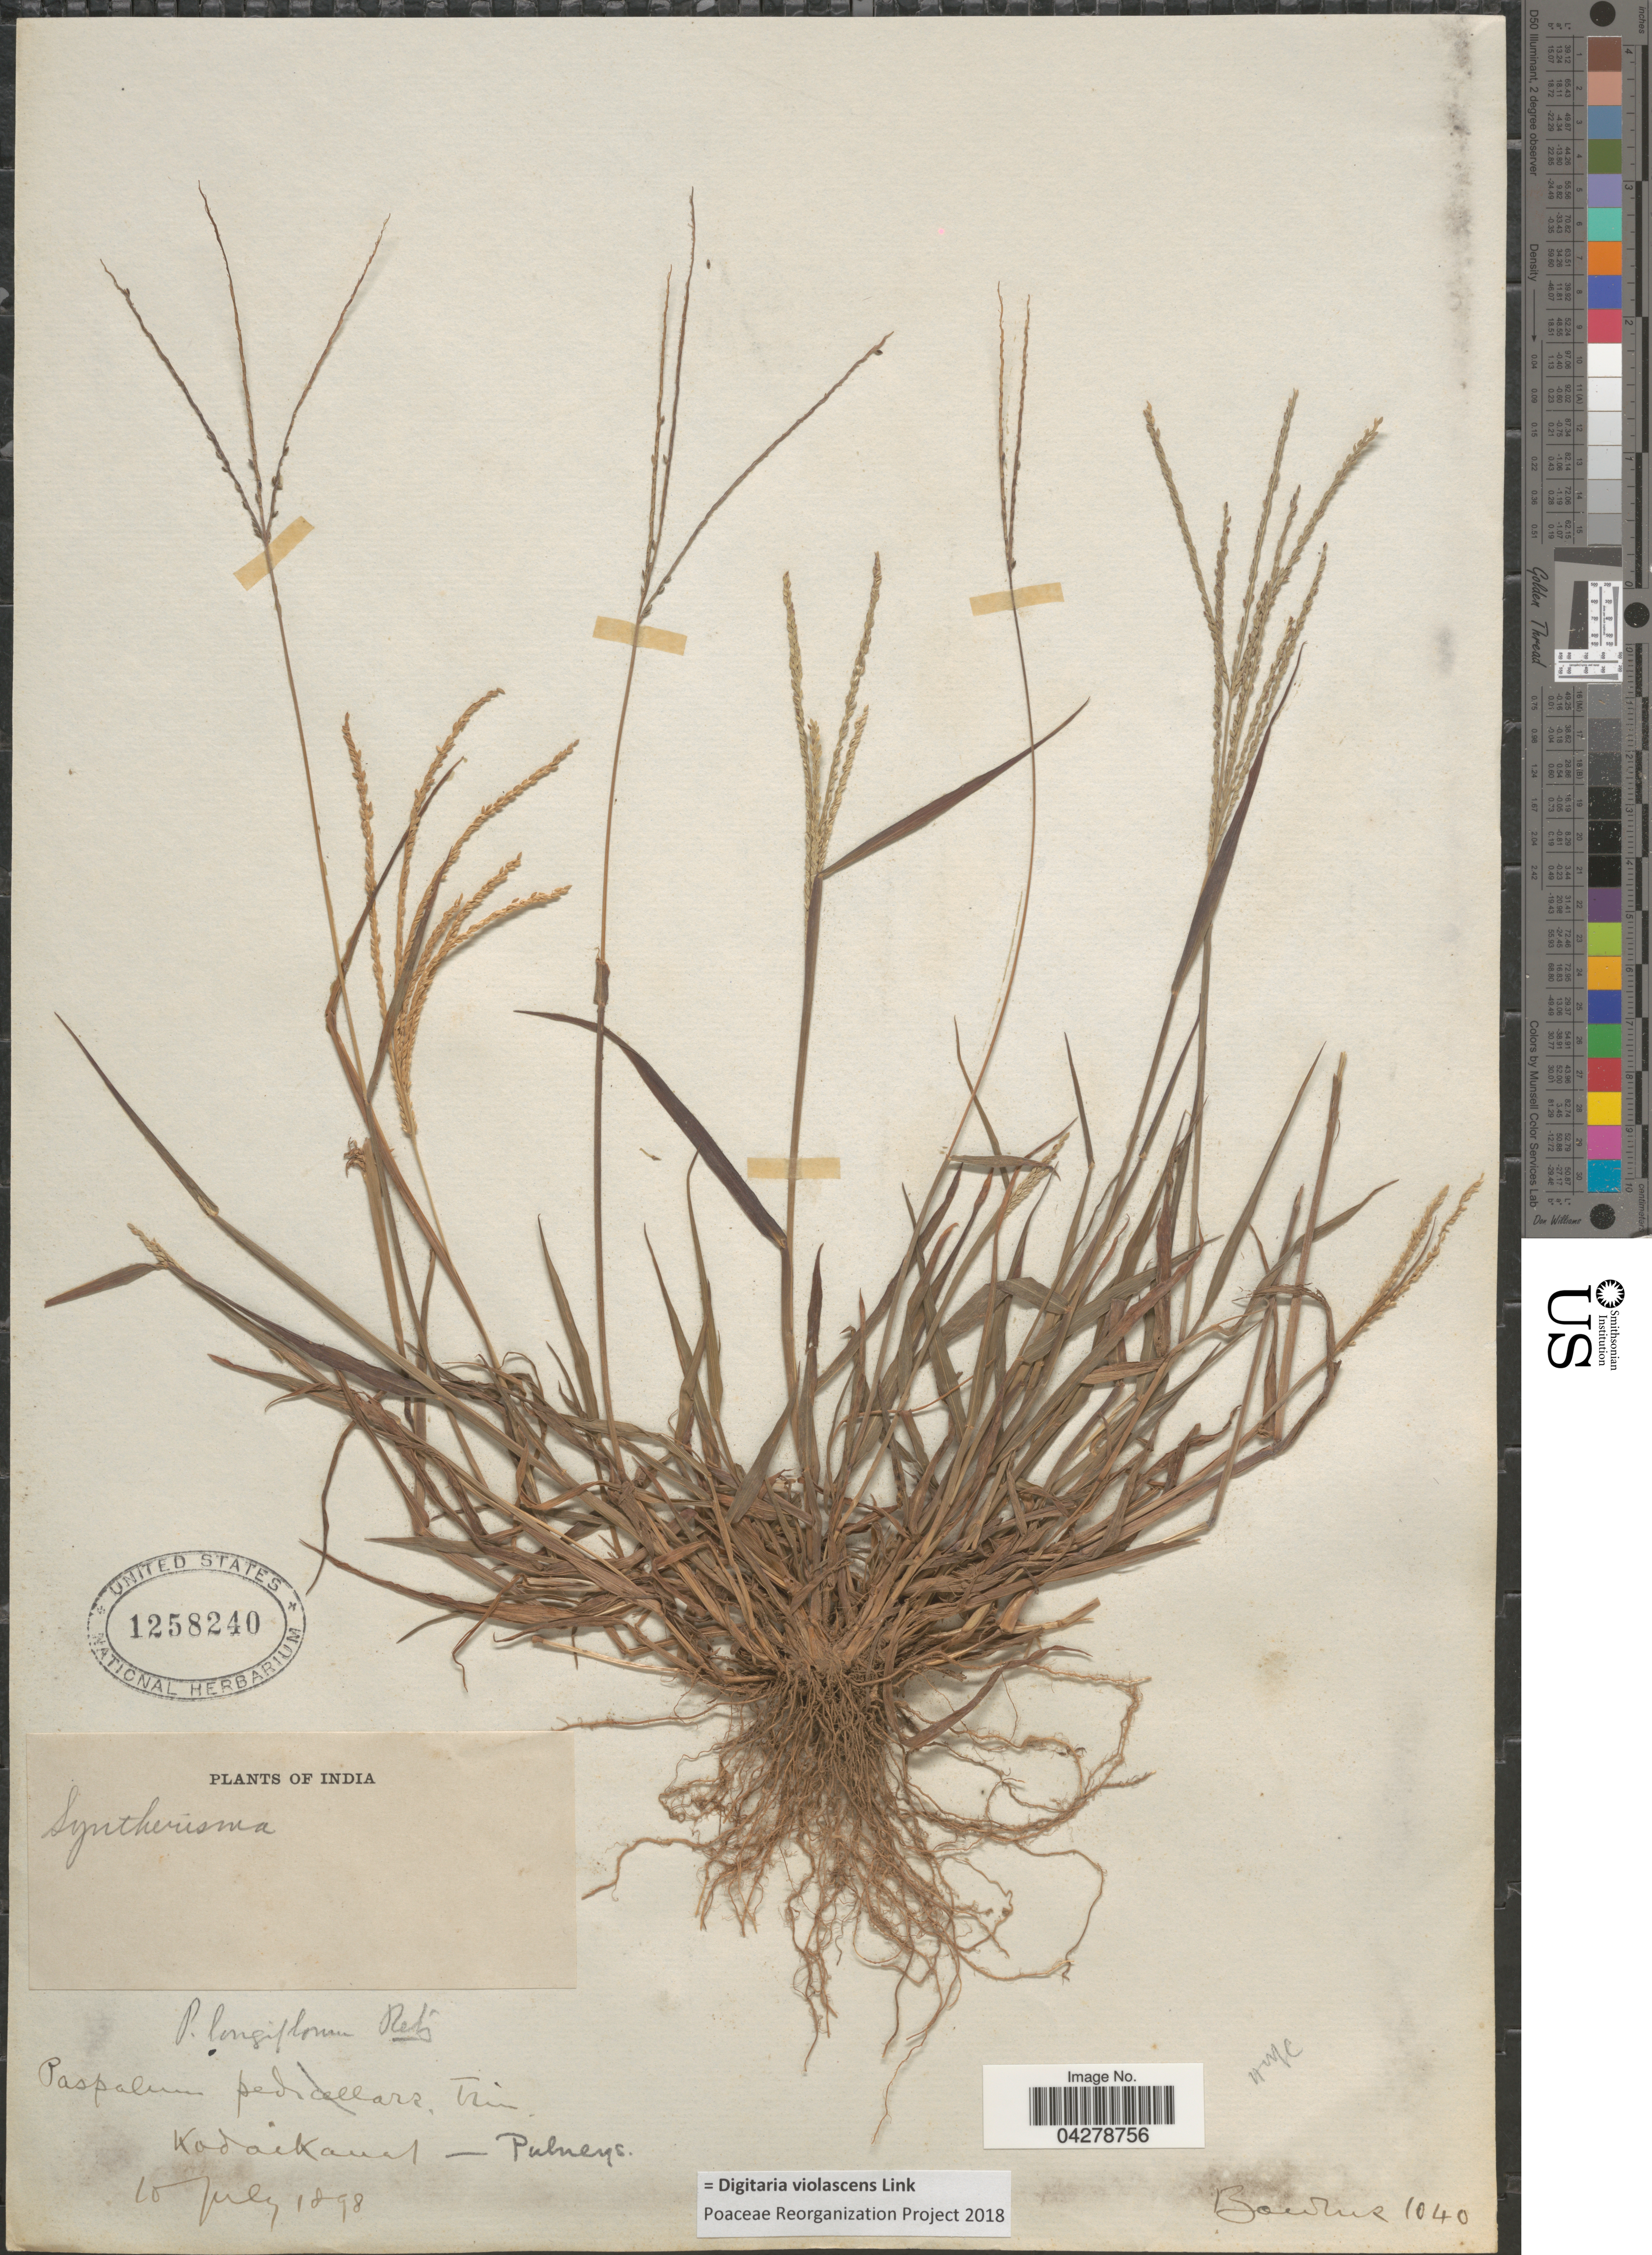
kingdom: Plantae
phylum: Tracheophyta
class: Liliopsida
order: Poales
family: Poaceae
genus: Digitaria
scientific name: Digitaria violascens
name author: Link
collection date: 1898-07-10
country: India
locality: Kodaikanal - Pulneys.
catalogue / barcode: US 1258240